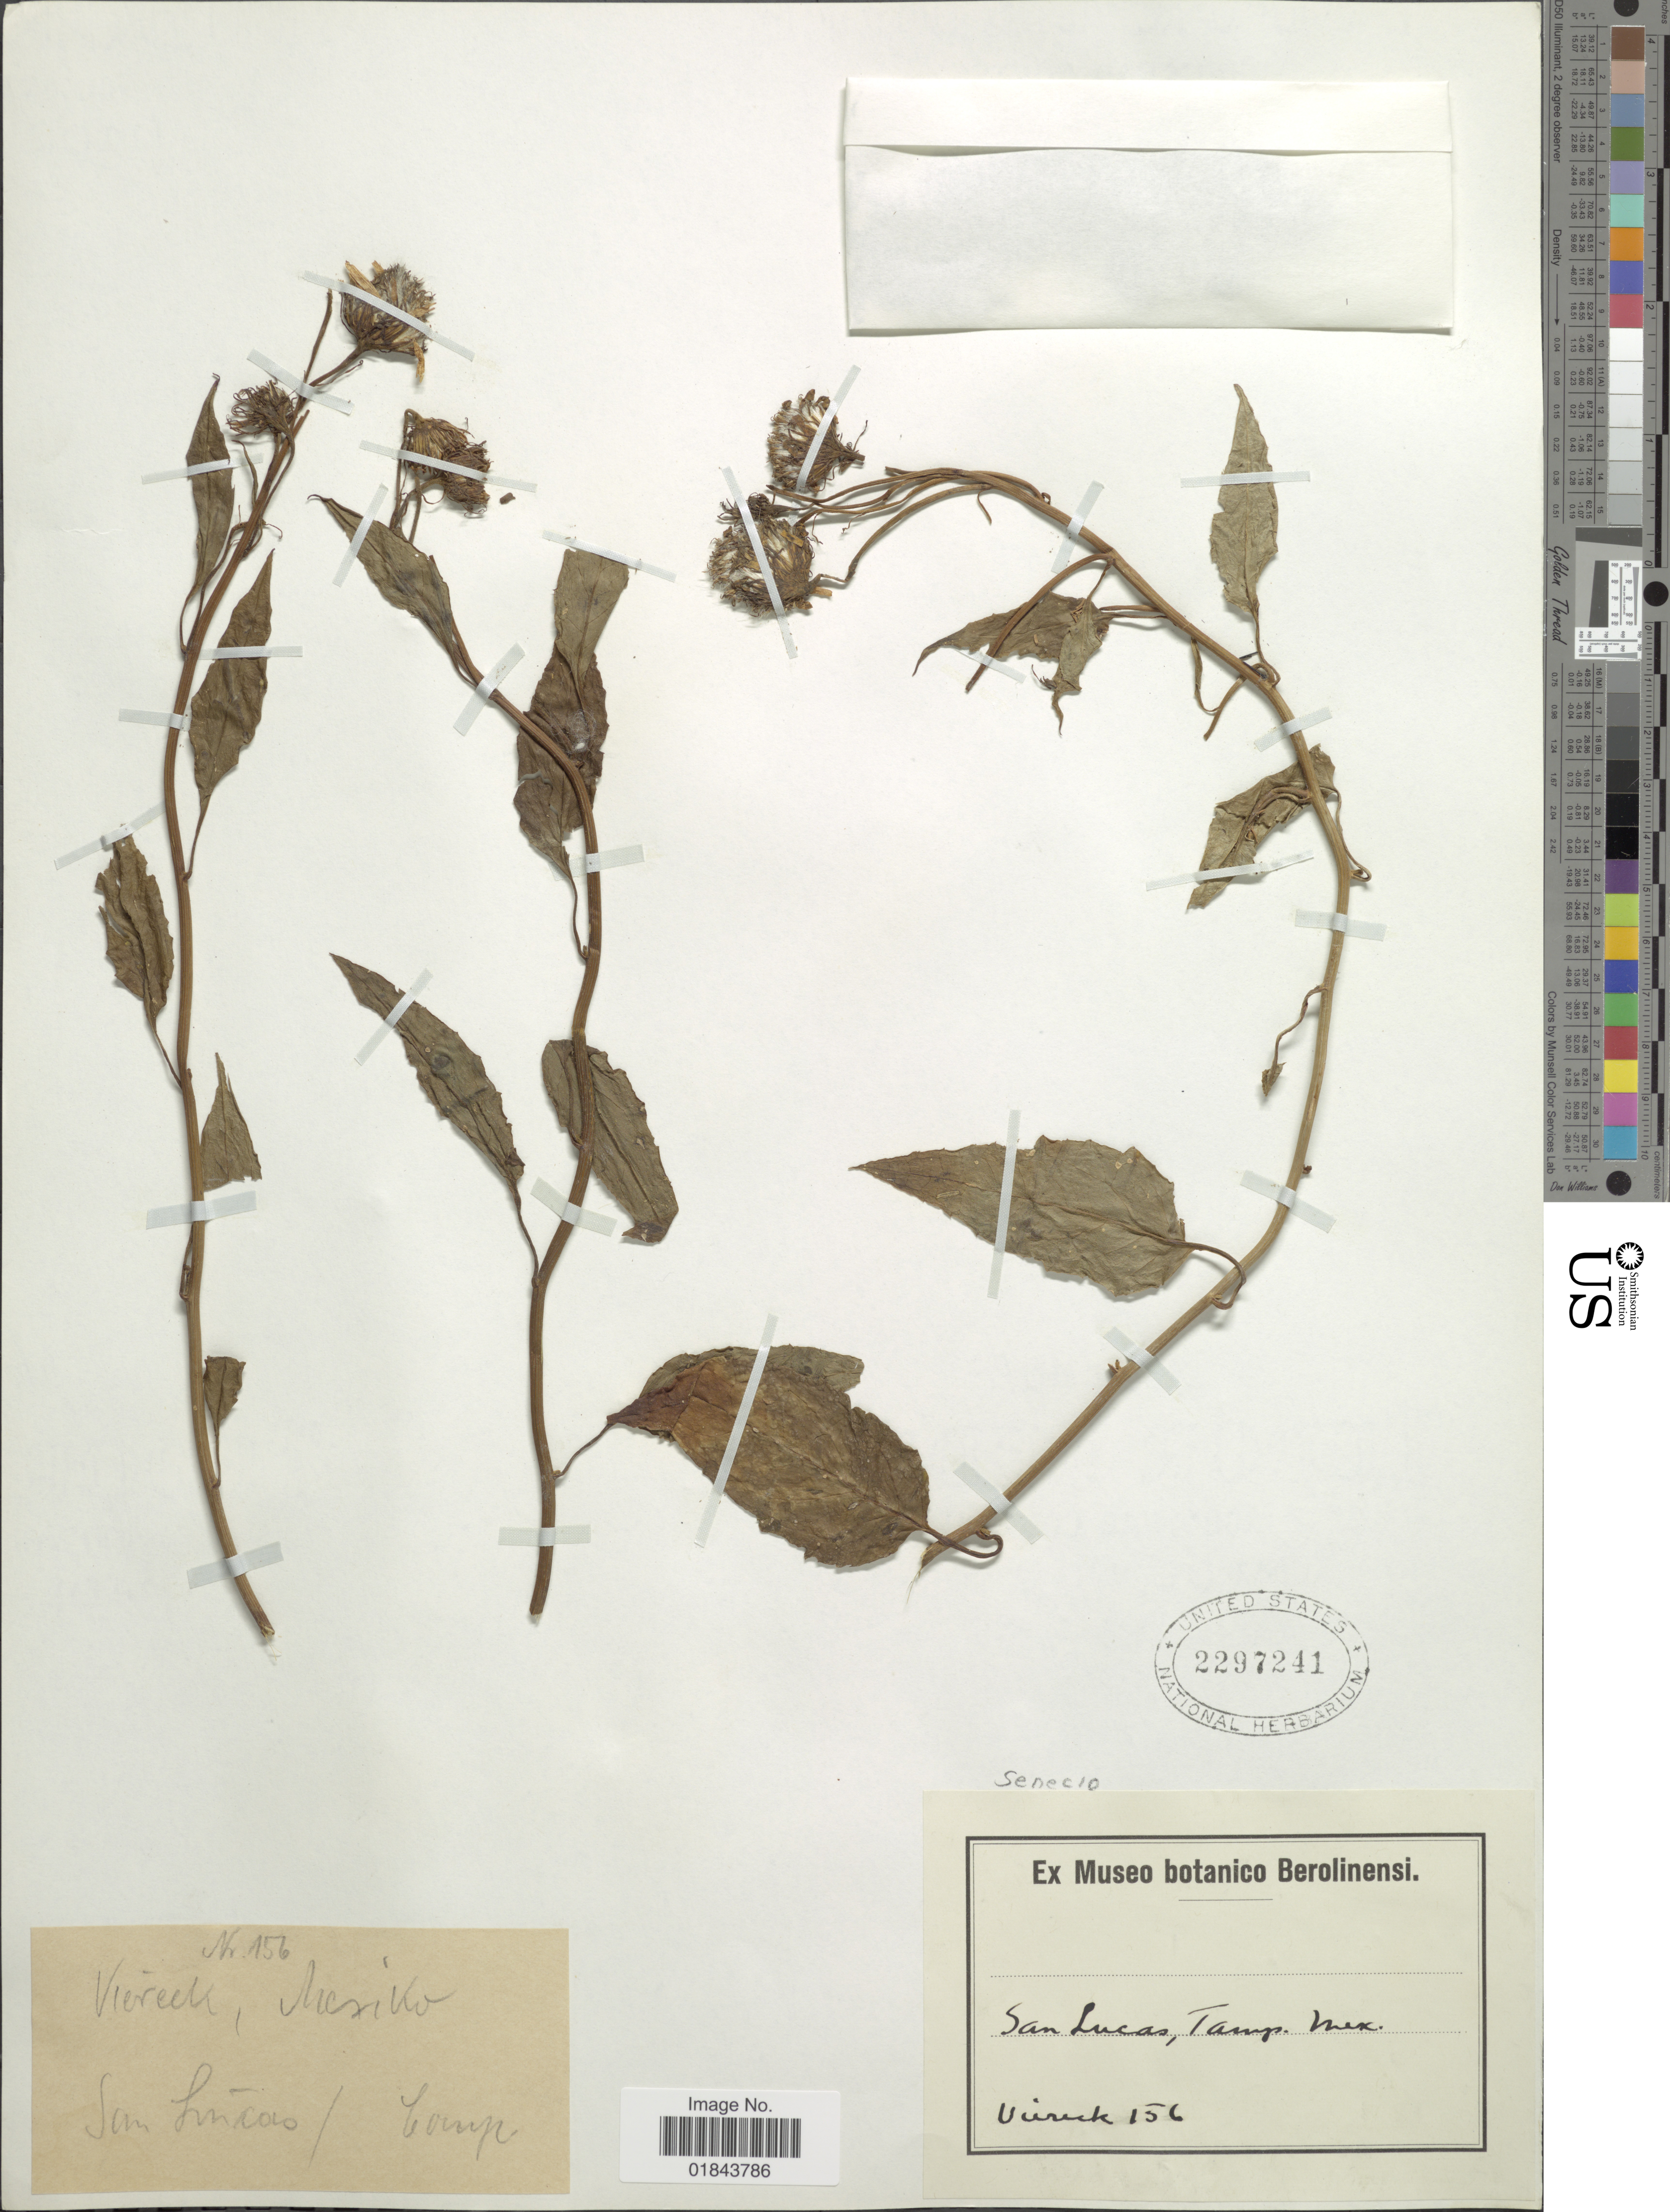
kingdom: Plantae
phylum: Tracheophyta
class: Magnoliopsida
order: Asterales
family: Asteraceae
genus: Pseudogynoxys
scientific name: Pseudogynoxys chenopodioides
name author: (Kunth) Cabrera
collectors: -. Viereck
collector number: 156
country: Mexico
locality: San Lucas, Tamp. Mex.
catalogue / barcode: US 2297241